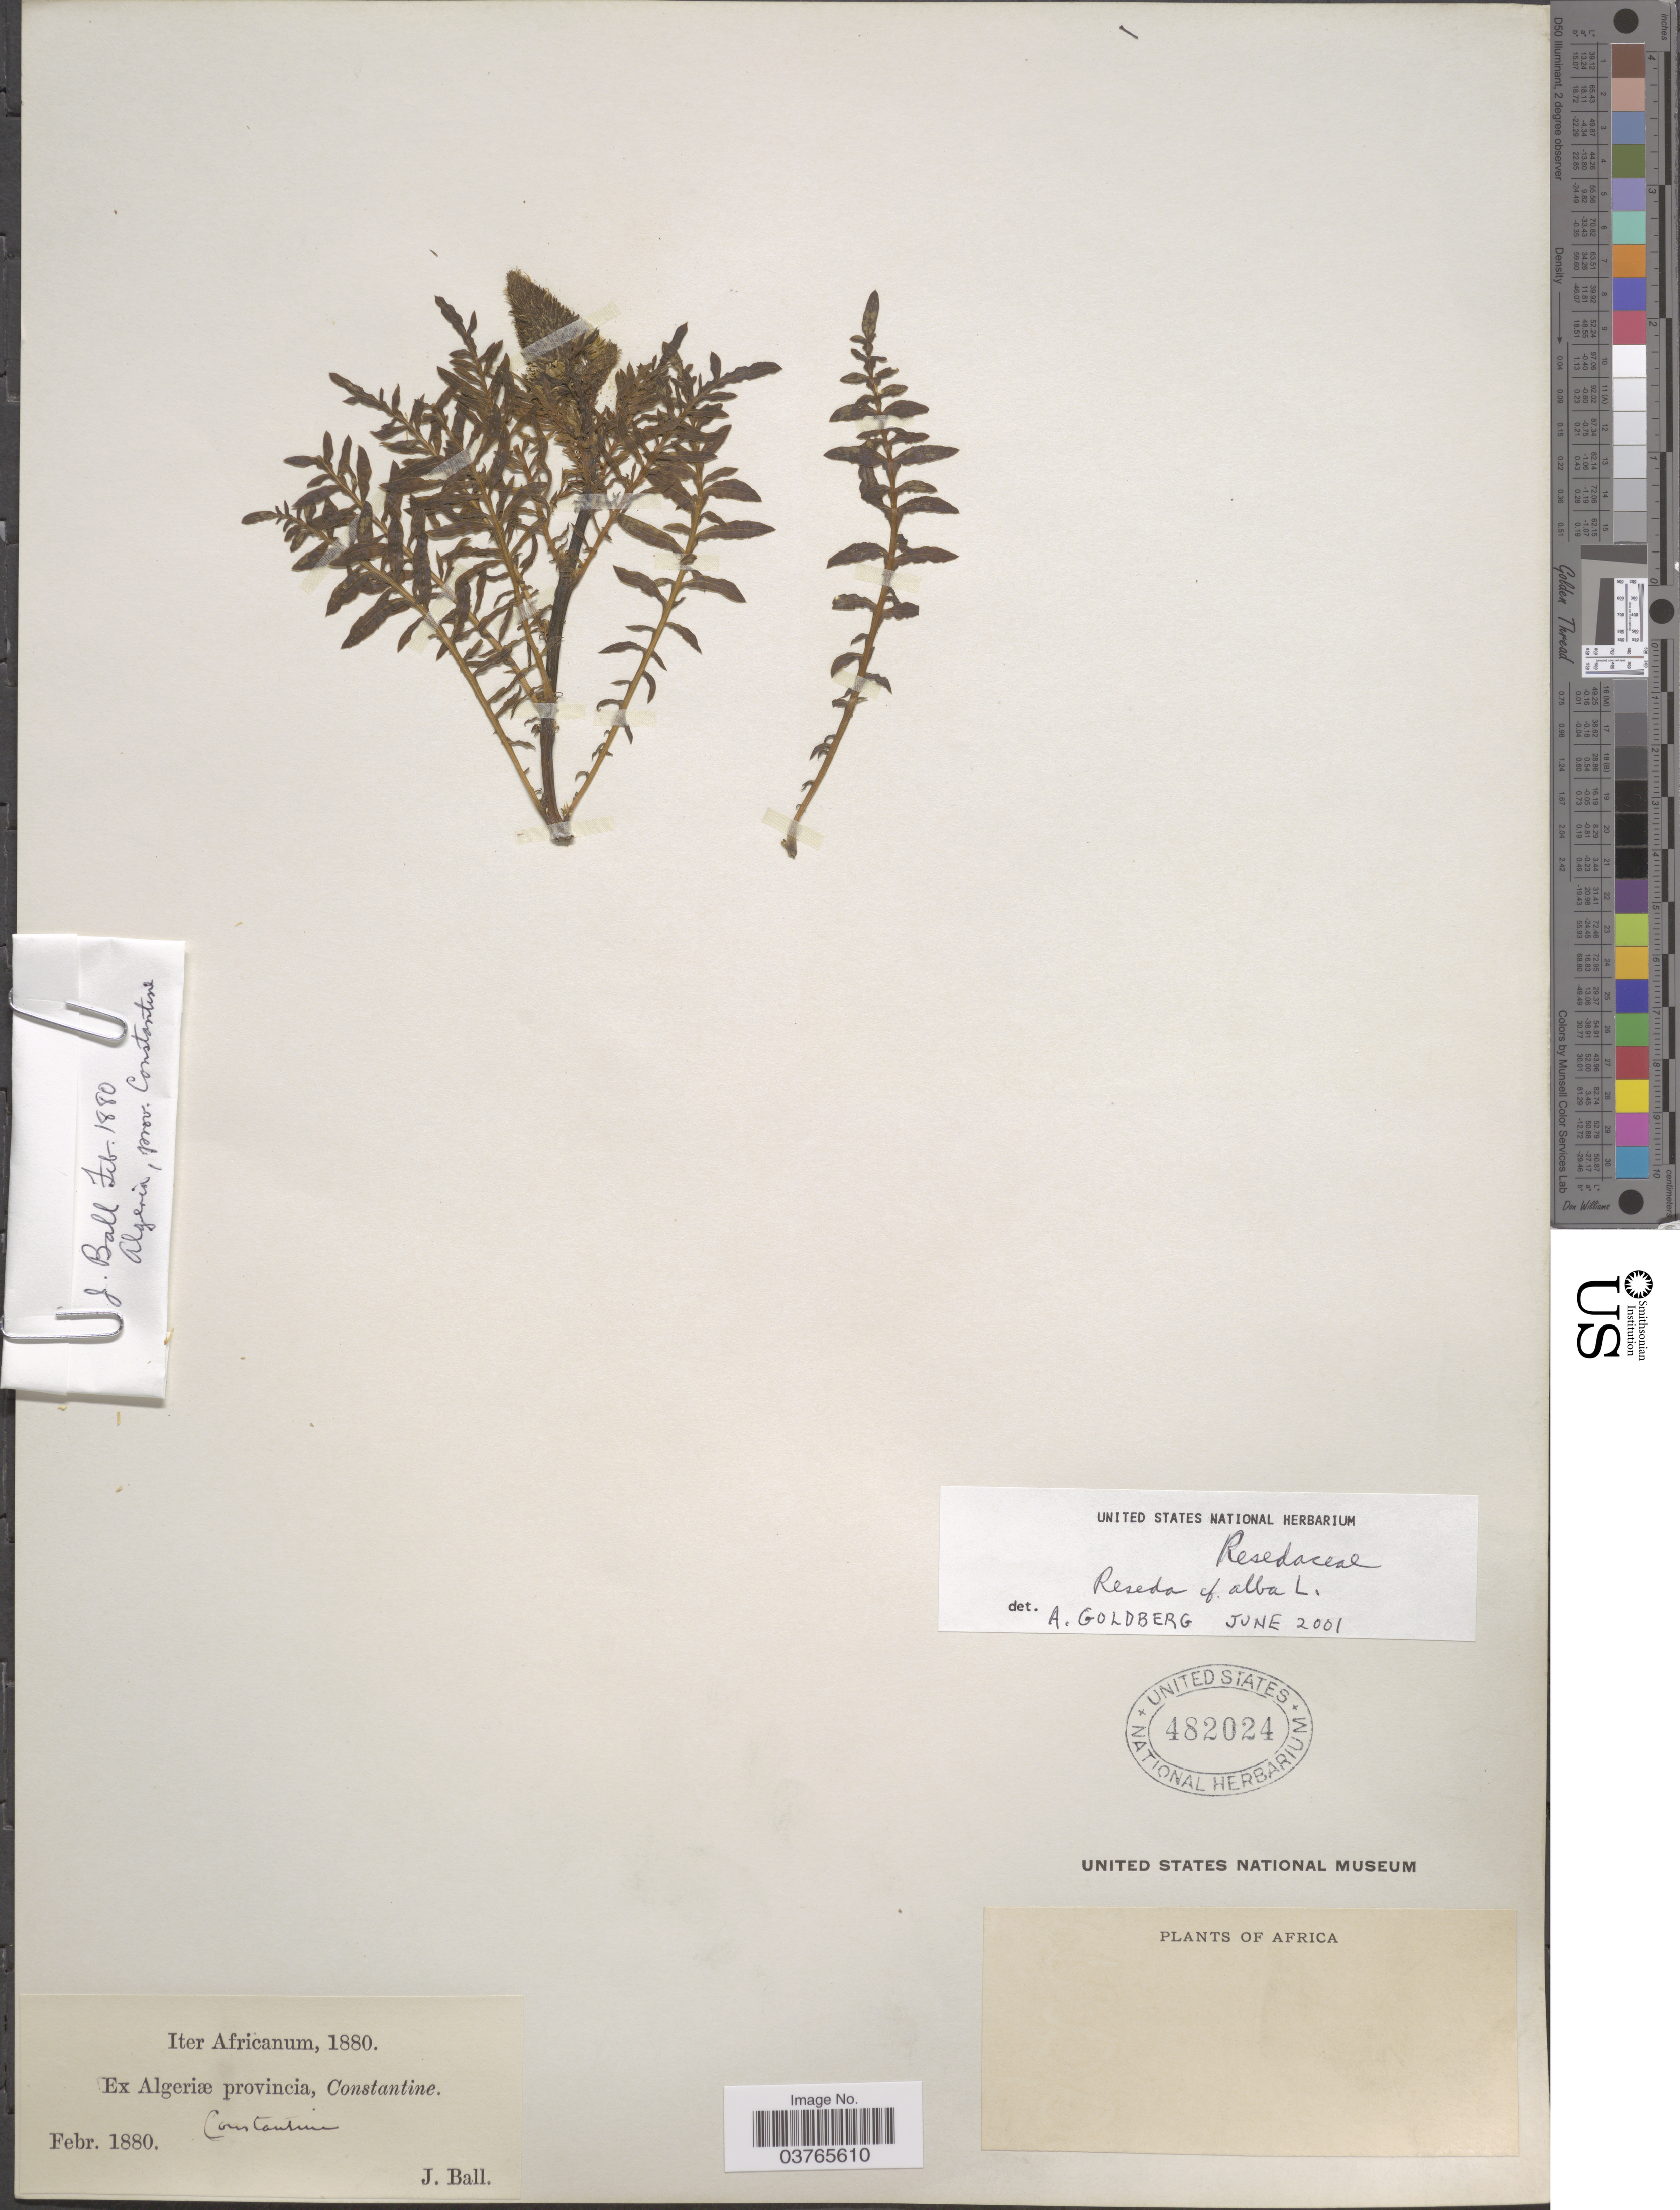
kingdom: Plantae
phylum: Tracheophyta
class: Magnoliopsida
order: Brassicales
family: Resedaceae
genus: Reseda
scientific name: Reseda alba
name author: L.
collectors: J. Ball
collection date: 1880-02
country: Algeria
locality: Iter Africanum. Ex Algeriæ provincia, Constantine. Constantine.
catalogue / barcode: US 482024